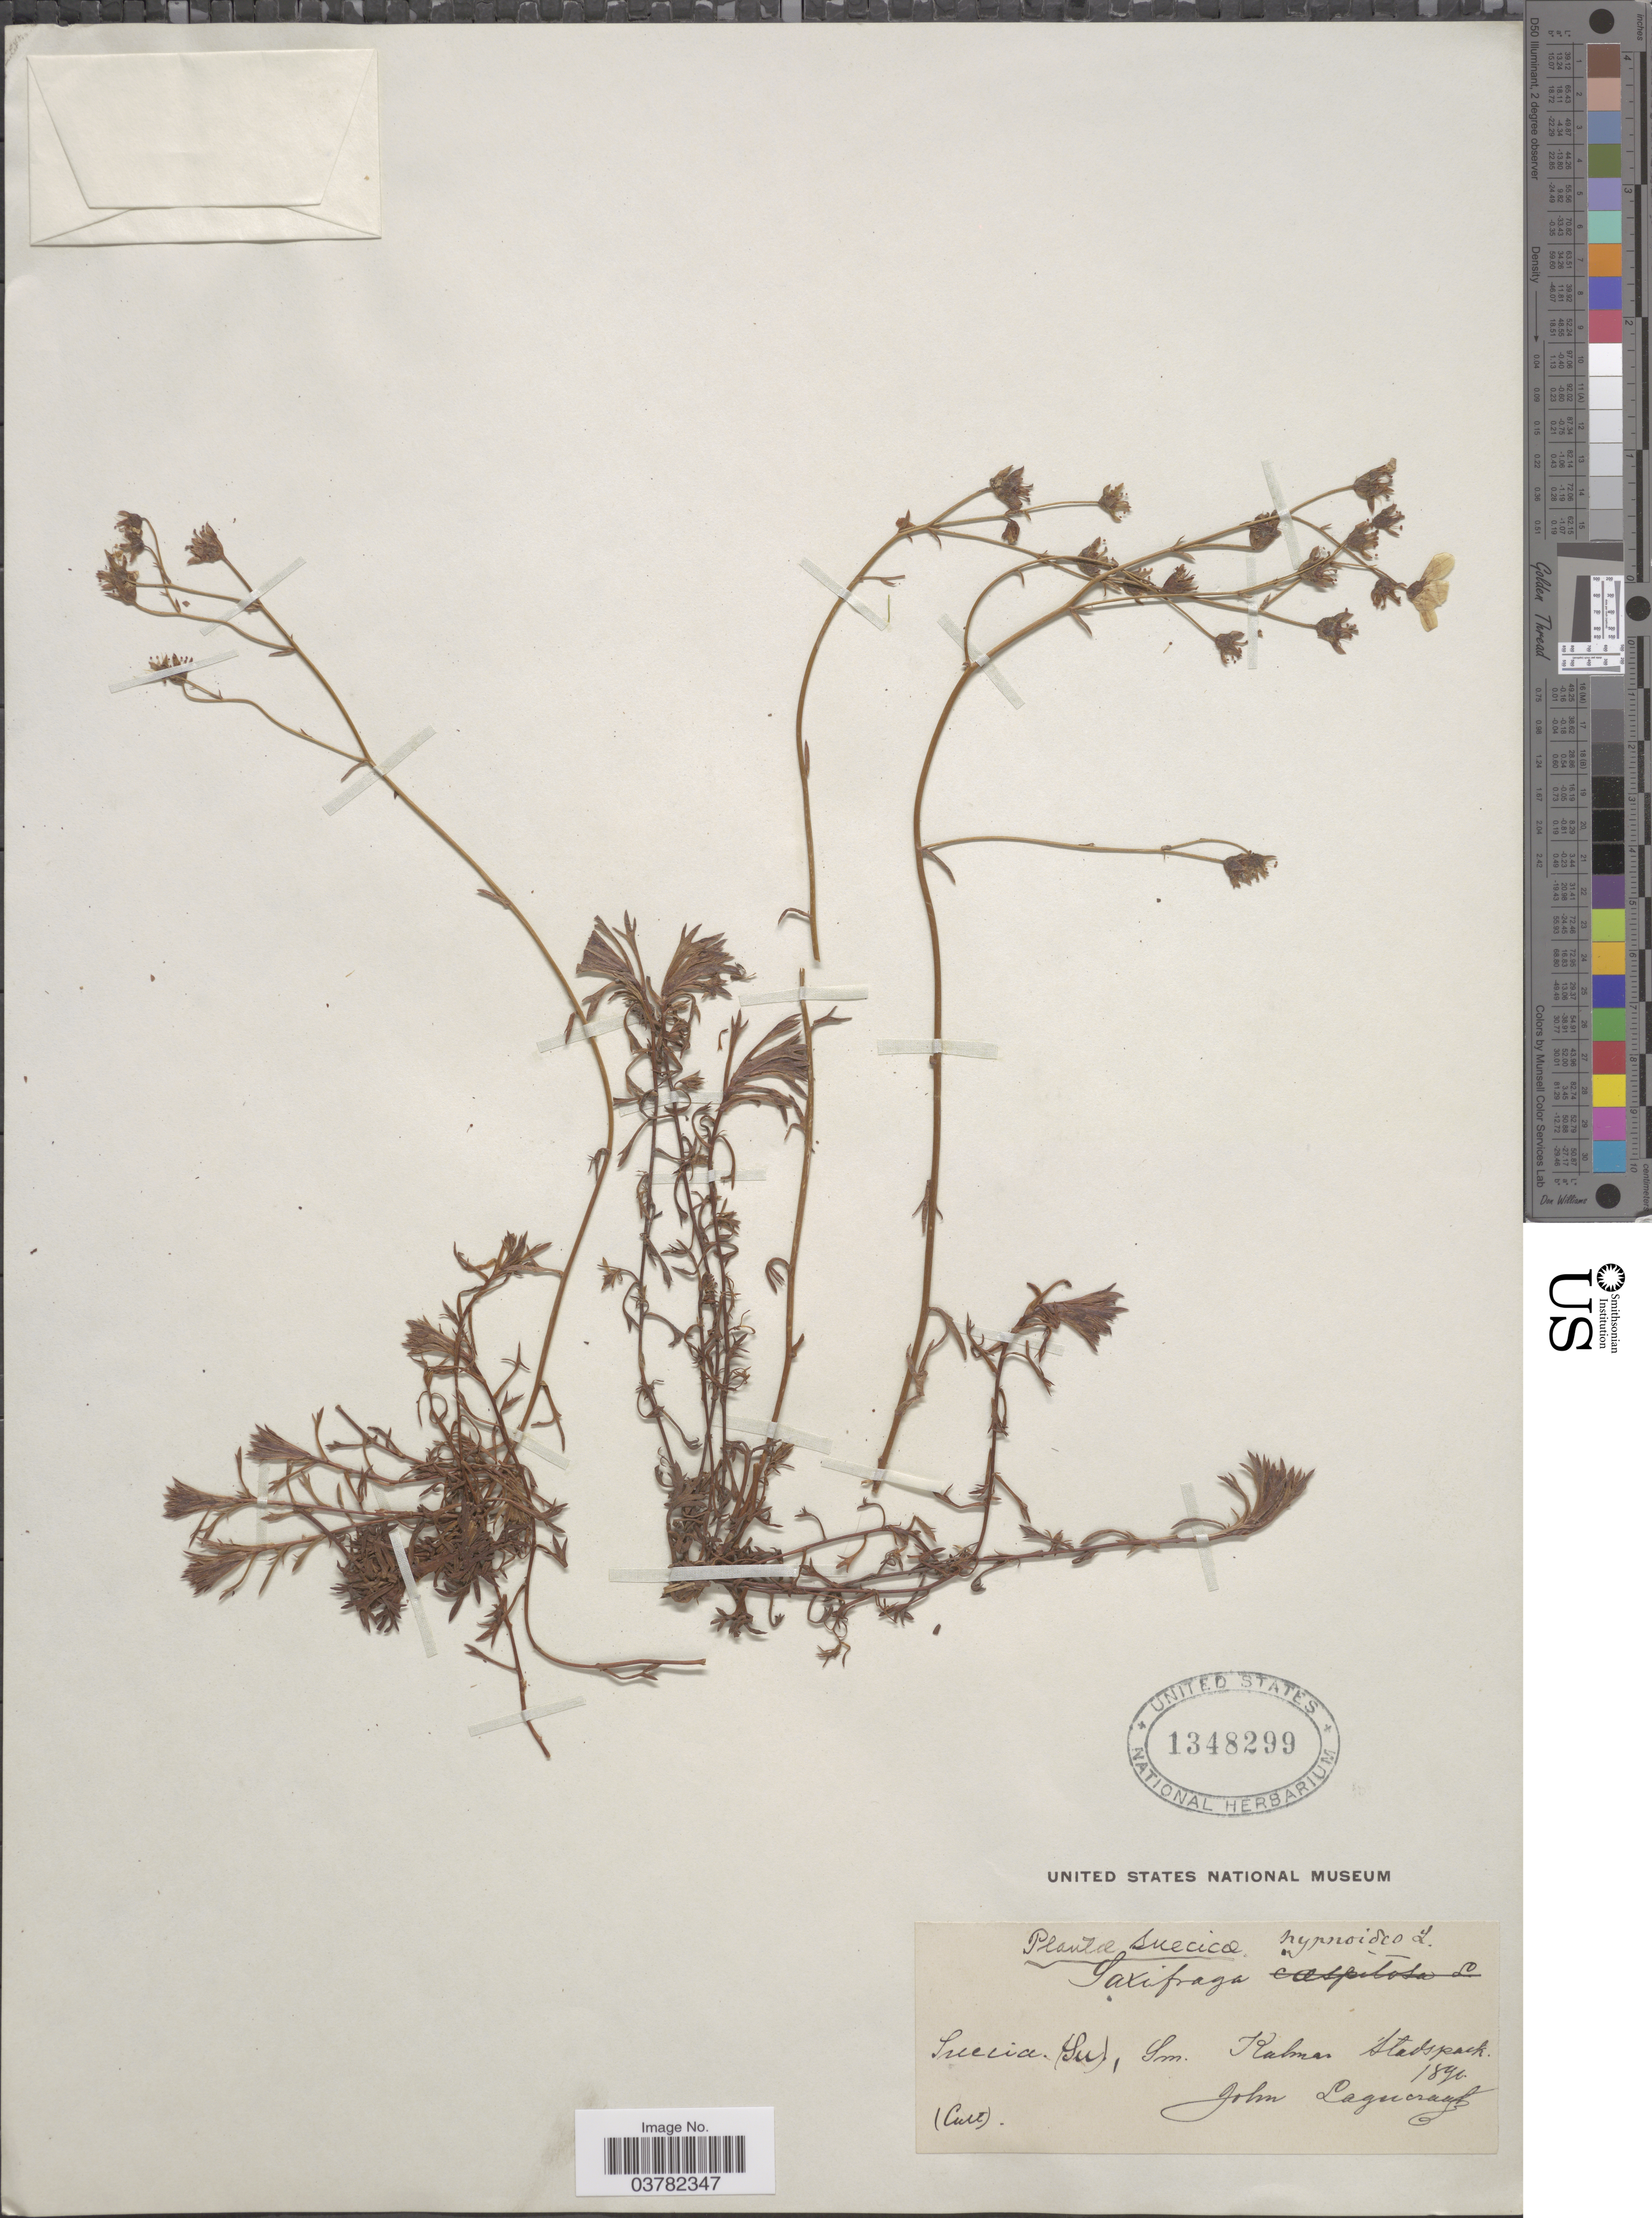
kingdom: Plantae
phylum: Tracheophyta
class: Magnoliopsida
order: Saxifragales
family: Saxifragaceae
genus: Saxifraga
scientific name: Saxifraga hypnoides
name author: L.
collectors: J. Lagercrantz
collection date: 1890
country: Sweden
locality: Suecia. (Su), Sm. Kalmar Stadspark.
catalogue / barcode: US 1348299